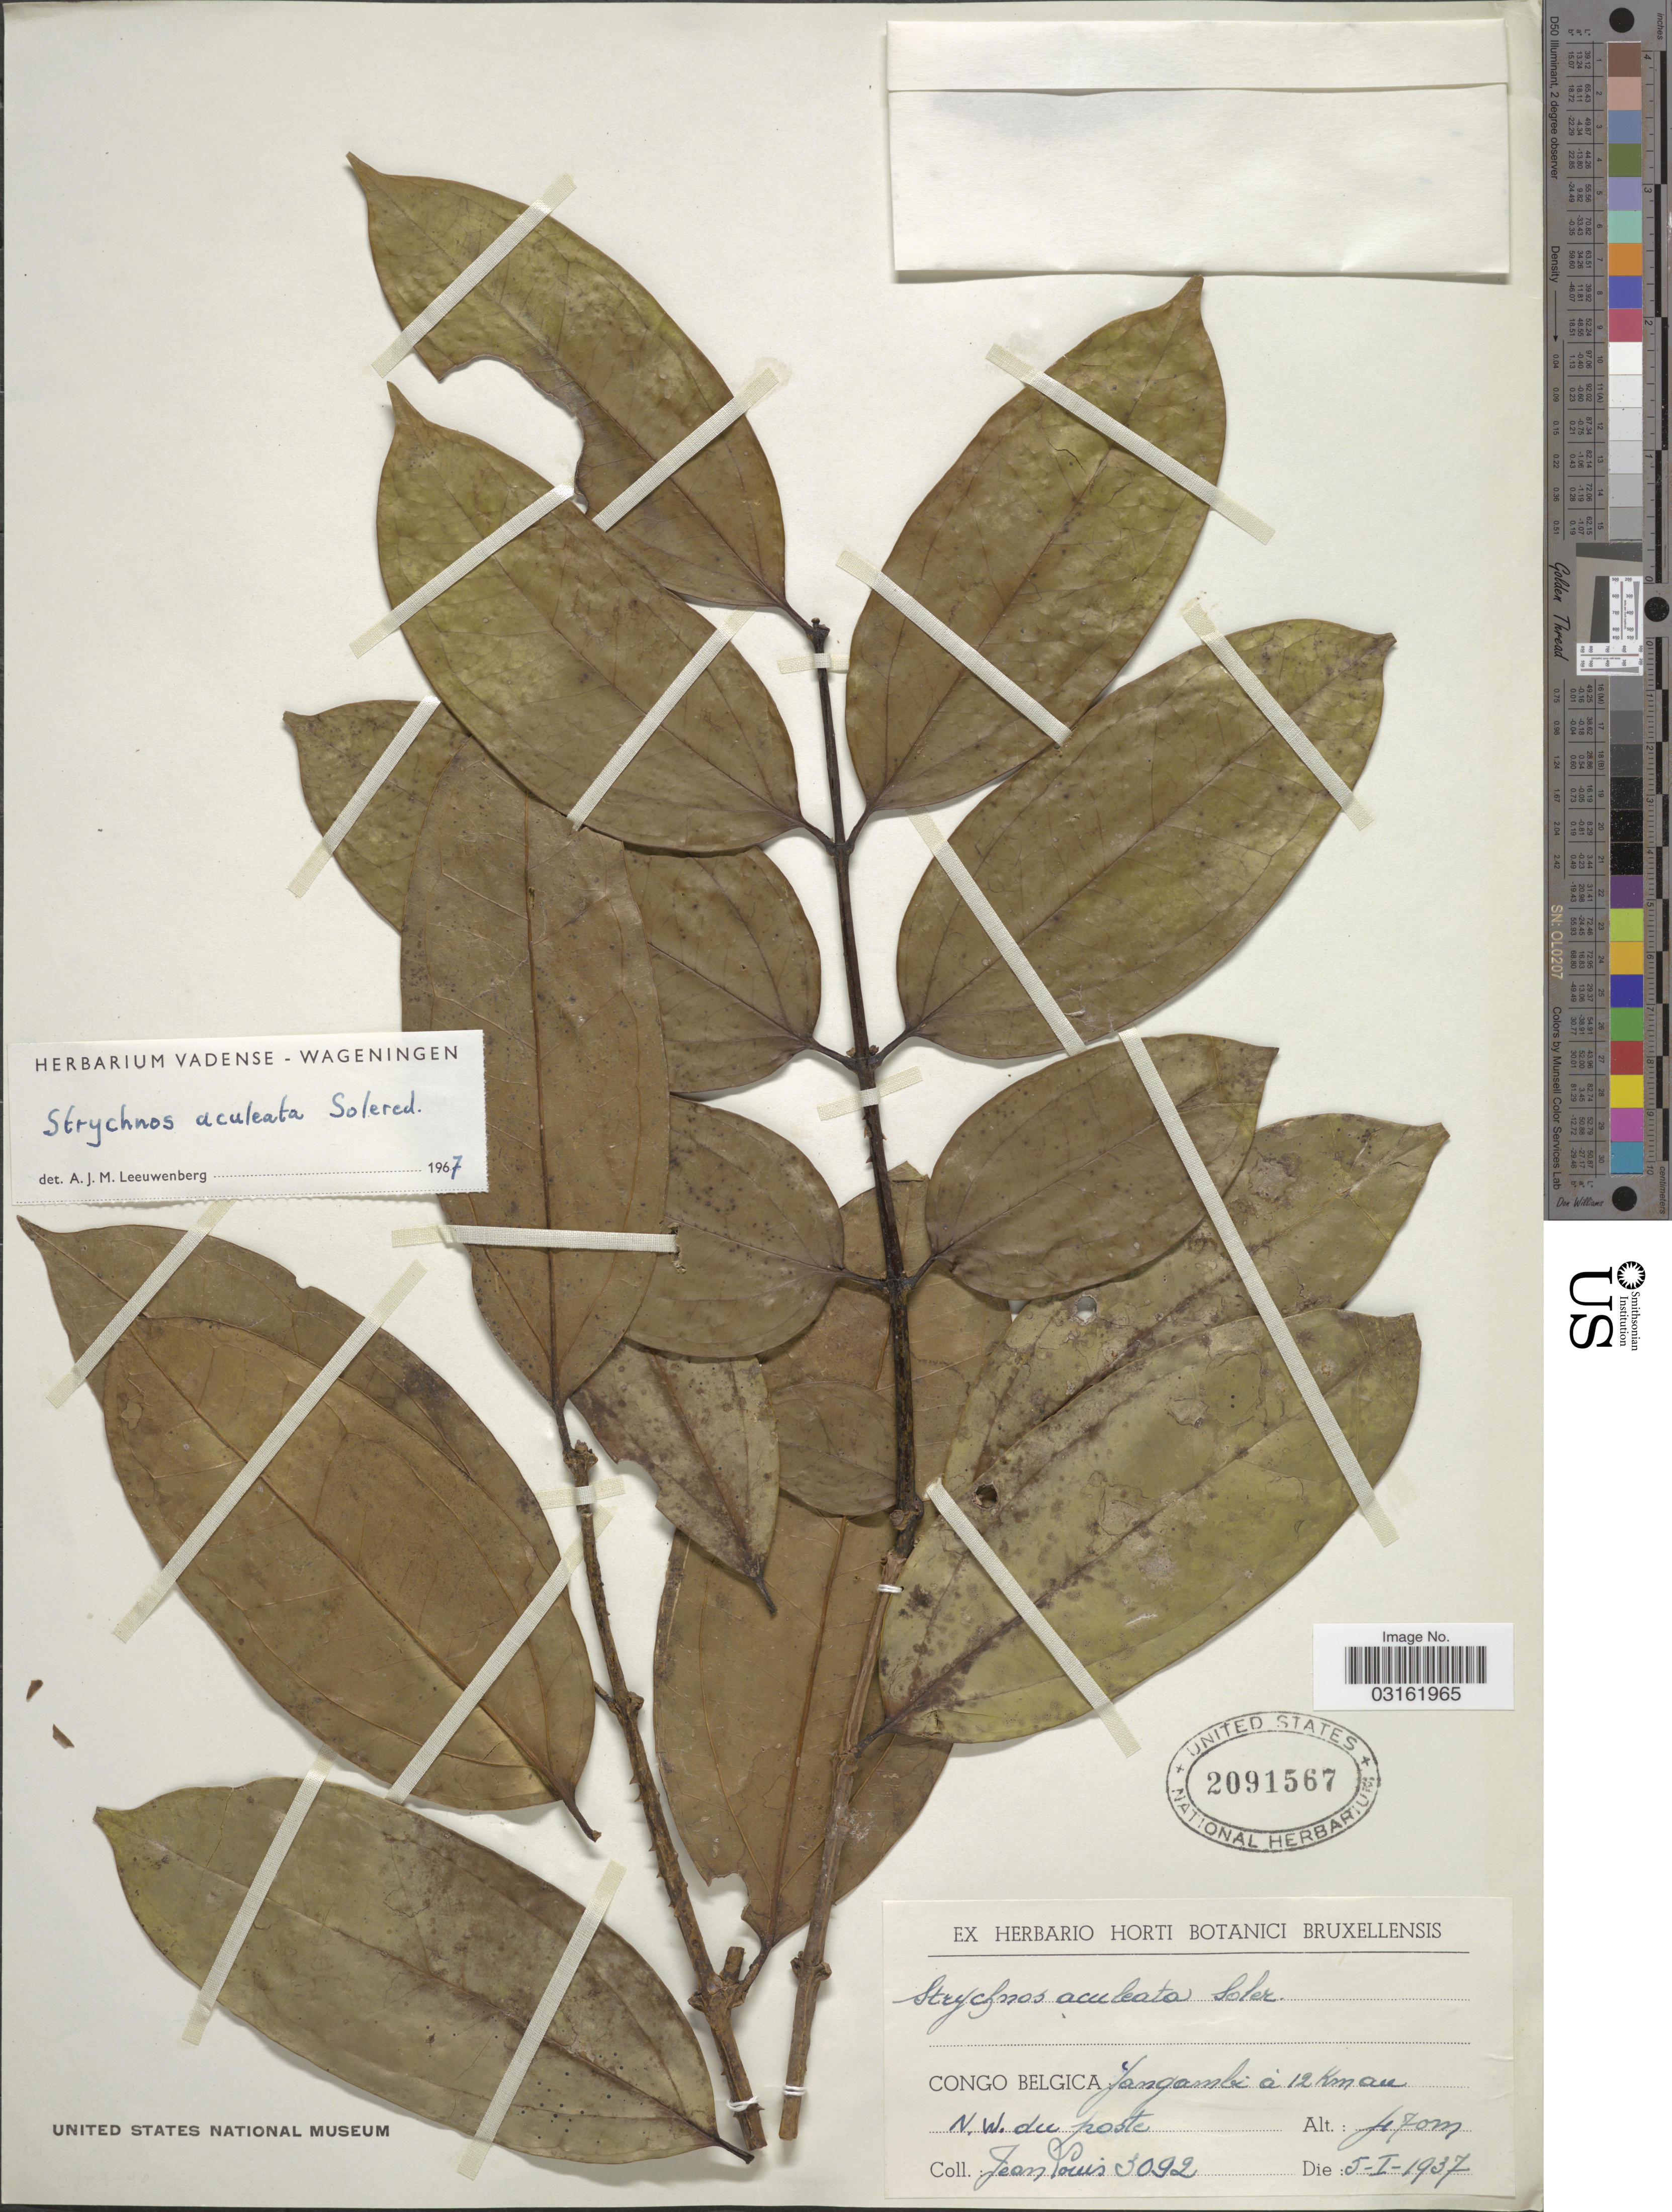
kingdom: Plantae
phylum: Tracheophyta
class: Magnoliopsida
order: Gentianales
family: Loganiaceae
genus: Strychnos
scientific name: Strychnos aculeata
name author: Soler.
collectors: J. Louis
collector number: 3092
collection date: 1937-01-05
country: Congo, Democratic Republic of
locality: Jangambi á 12 Km au N. W. du poste.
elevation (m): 470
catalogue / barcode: US 2091567